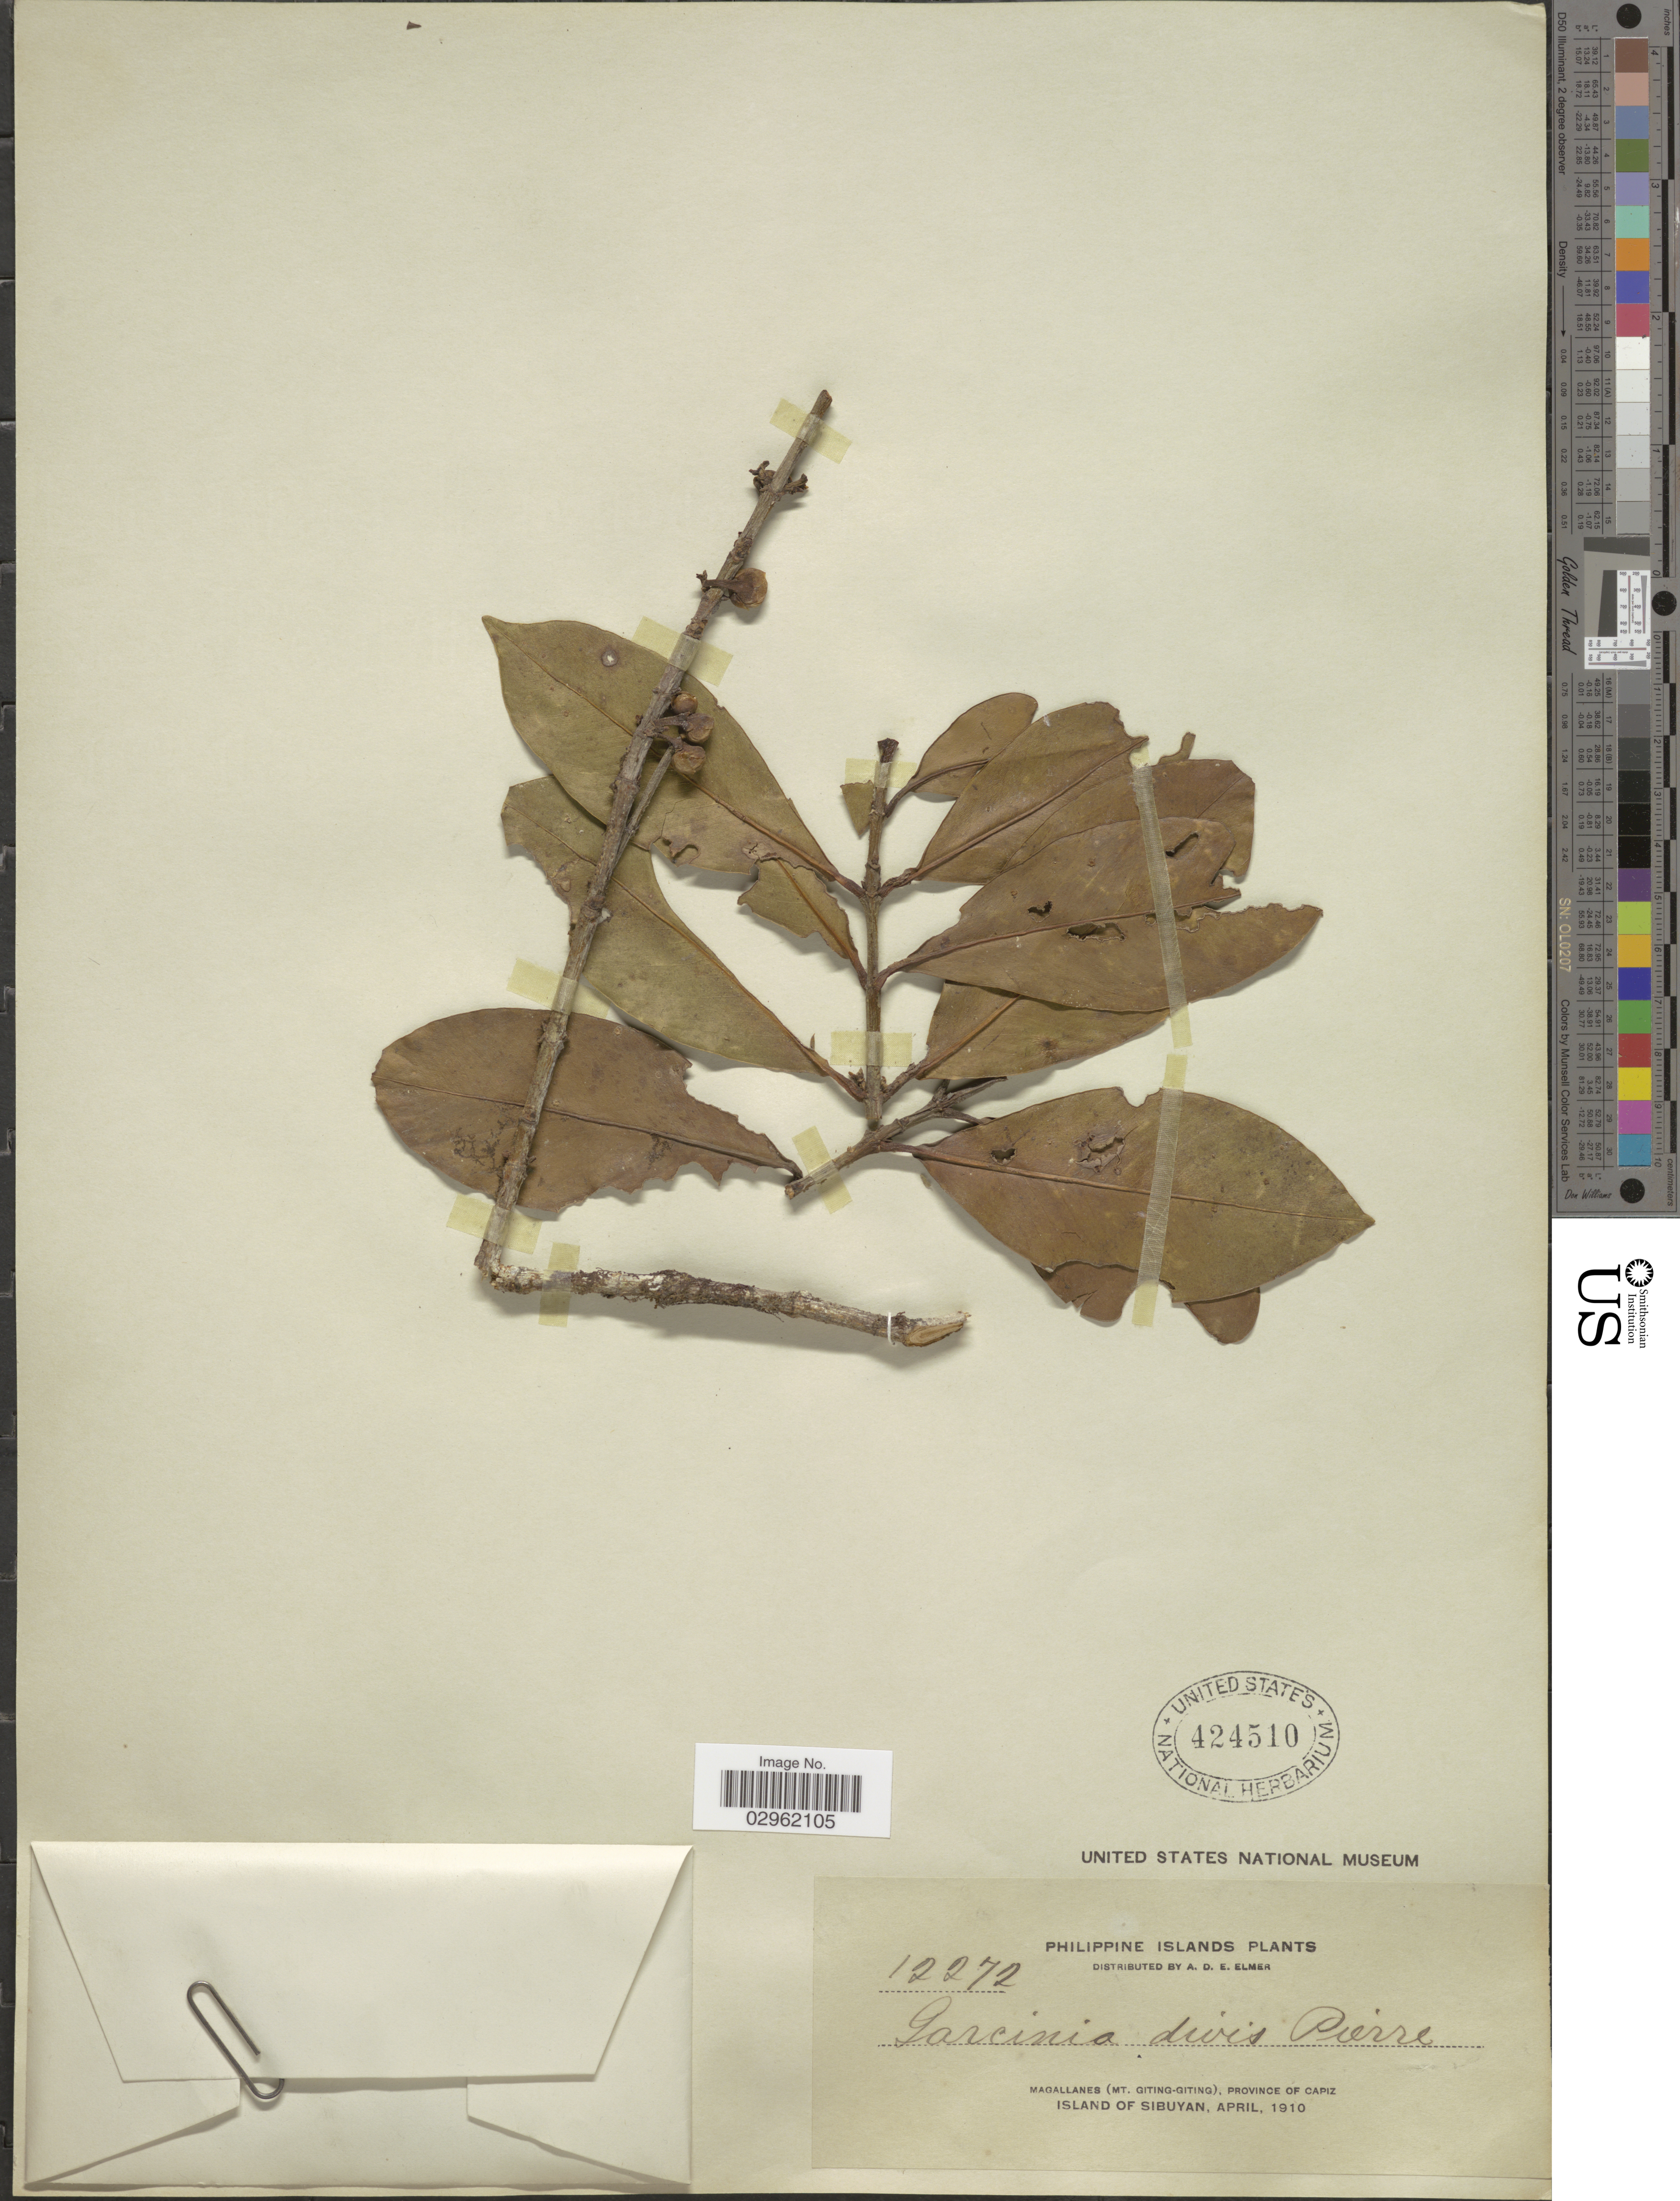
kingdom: Plantae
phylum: Tracheophyta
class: Magnoliopsida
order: Malpighiales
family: Clusiaceae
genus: Garcinia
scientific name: Garcinia dives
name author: Pierre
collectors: A. D. E. Elmer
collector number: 12272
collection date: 1910-04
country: Philippines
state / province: Western Visayas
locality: Philippine Islands. Magallanes (Mt. Giting-Giting), Province of Capiz. Island of Sibuyan.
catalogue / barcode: US 424510